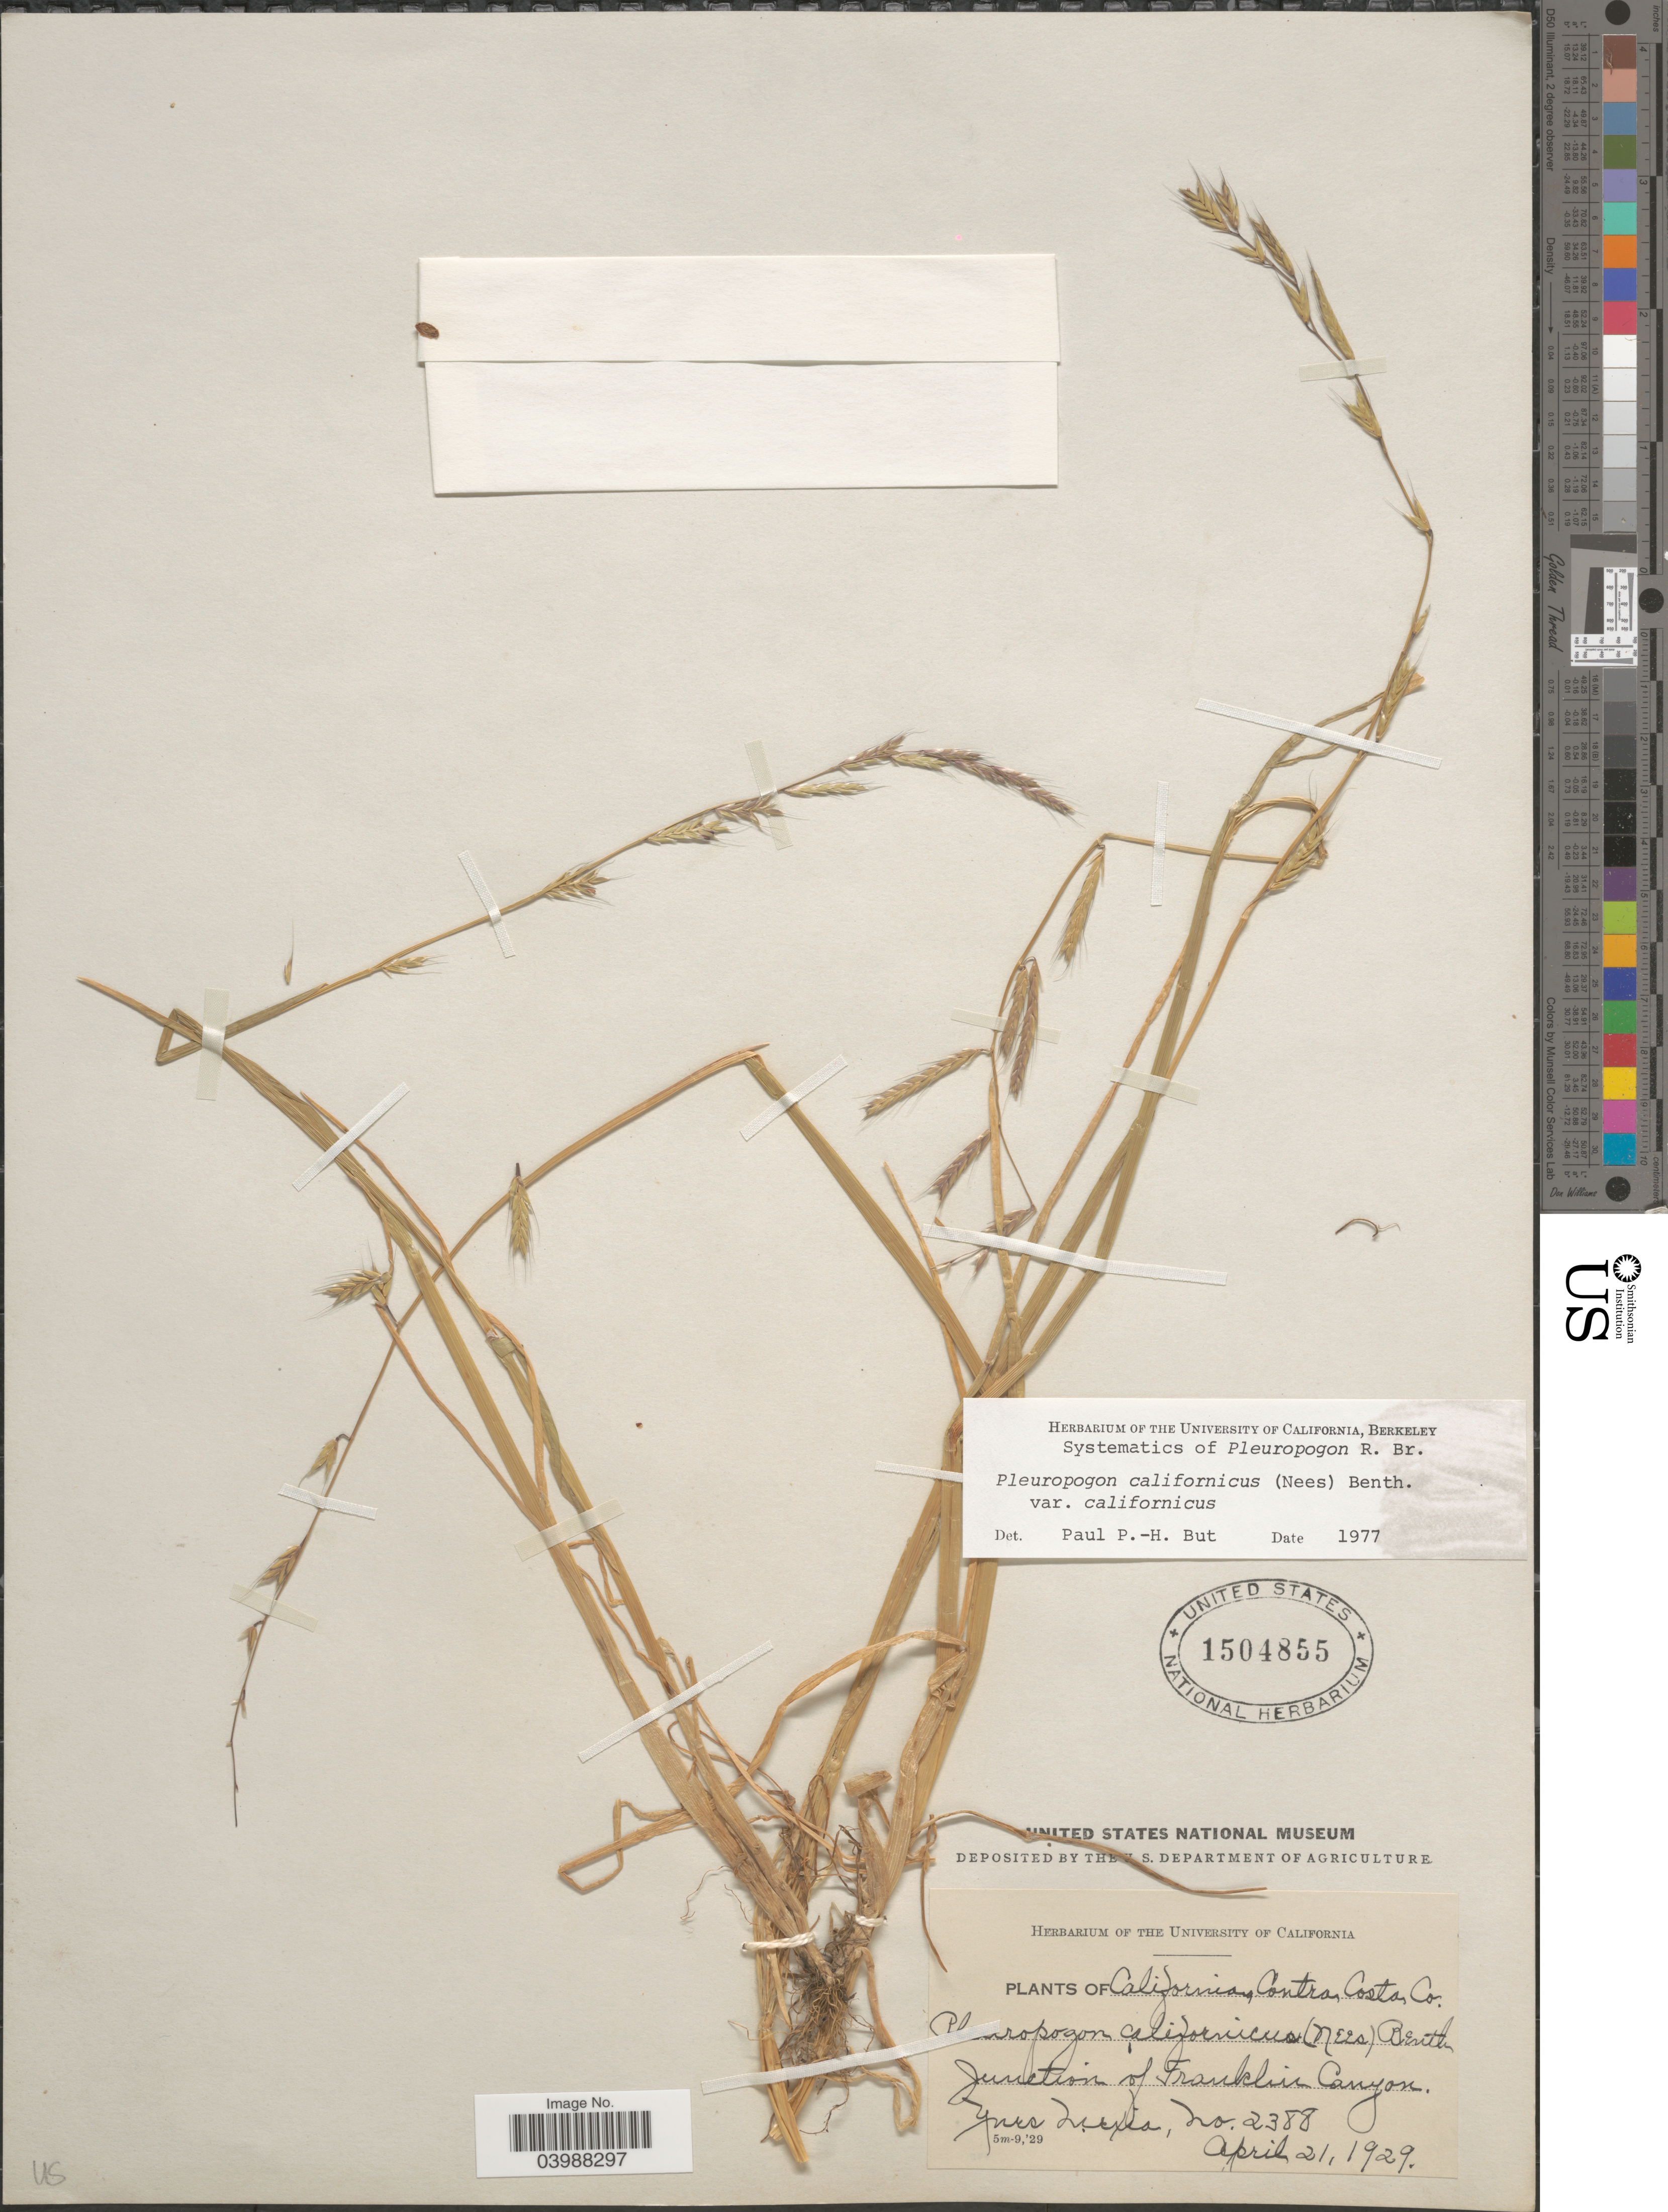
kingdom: Plantae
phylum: Tracheophyta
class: Liliopsida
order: Poales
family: Poaceae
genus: Pleuropogon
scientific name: Pleuropogon californicus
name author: (Nees) Benth. ex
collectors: Y. Mexia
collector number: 2388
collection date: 1929-04-21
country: United States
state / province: California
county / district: Contra Costa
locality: Contra Costa Co. Junction of Franklin Canyon.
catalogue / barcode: US 1504855